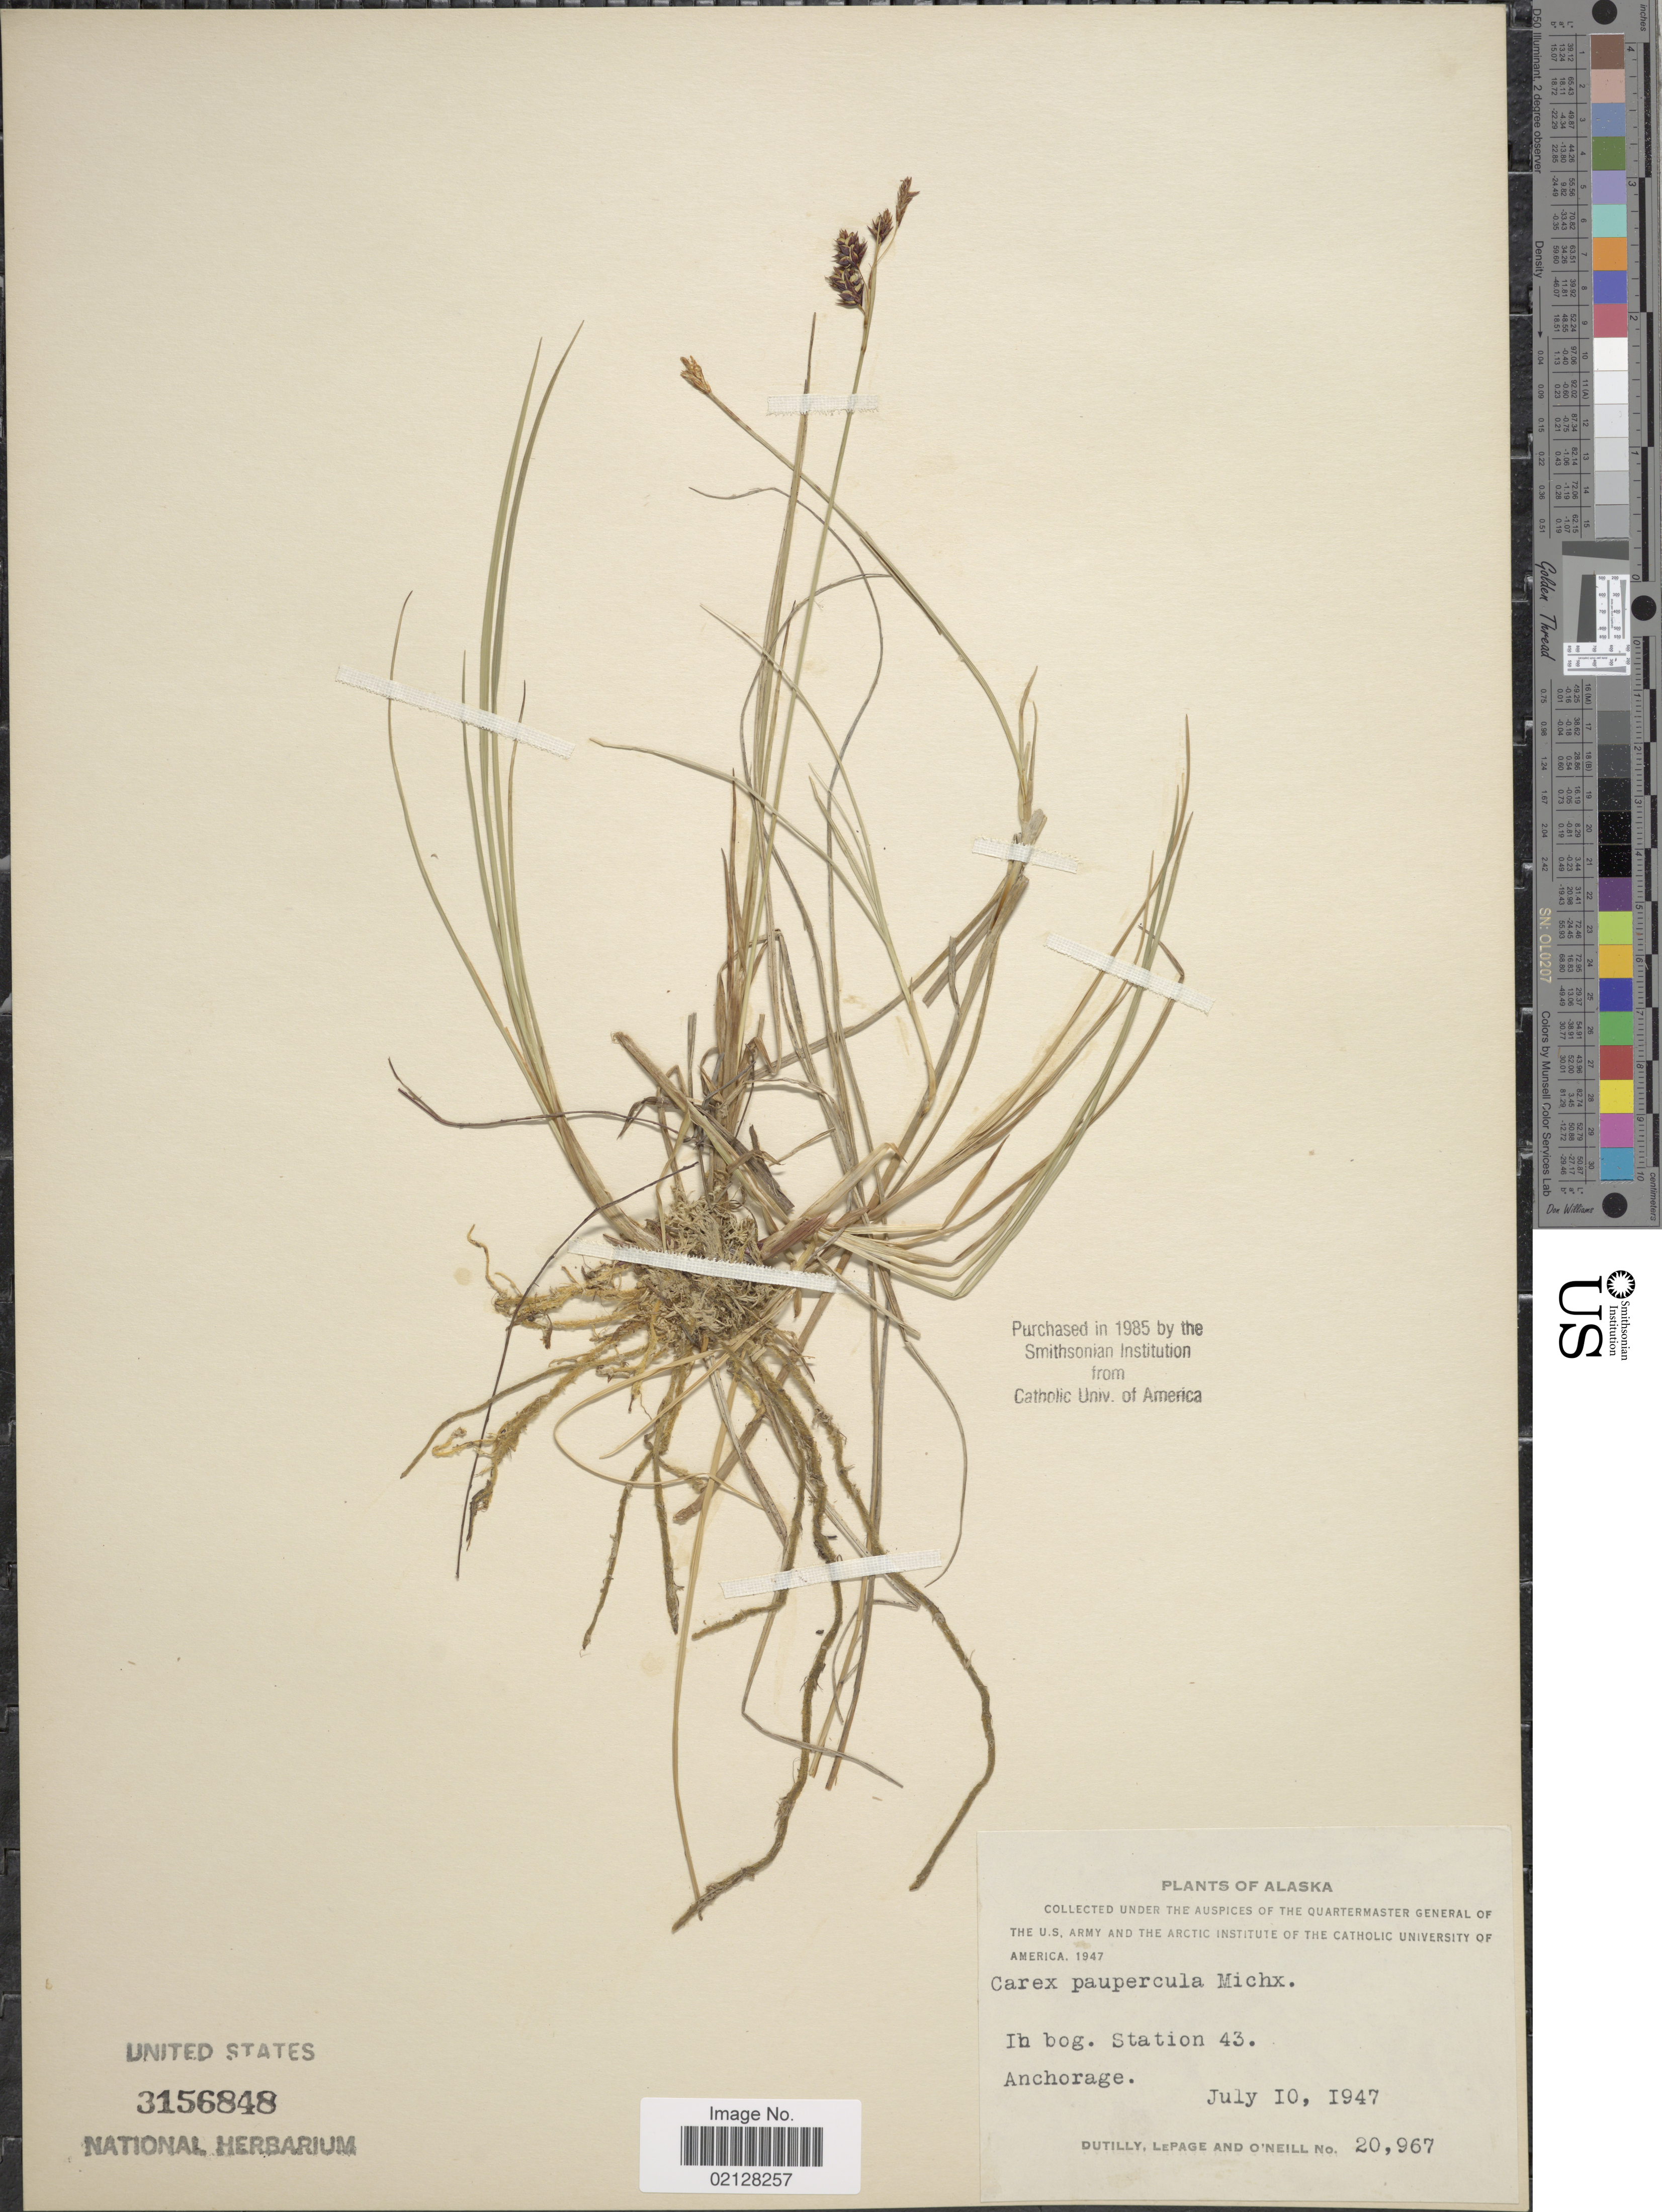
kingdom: Plantae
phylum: Tracheophyta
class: Liliopsida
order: Poales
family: Cyperaceae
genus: Carex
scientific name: Carex magellanica subsp. irrigua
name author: (Wahlenb.) Hiitonen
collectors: -. Dutilly, -. LePage & O' Neill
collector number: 20967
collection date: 1947-07-10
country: United States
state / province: Alaska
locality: In bog. Station 43. Anchorage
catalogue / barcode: US 3156848